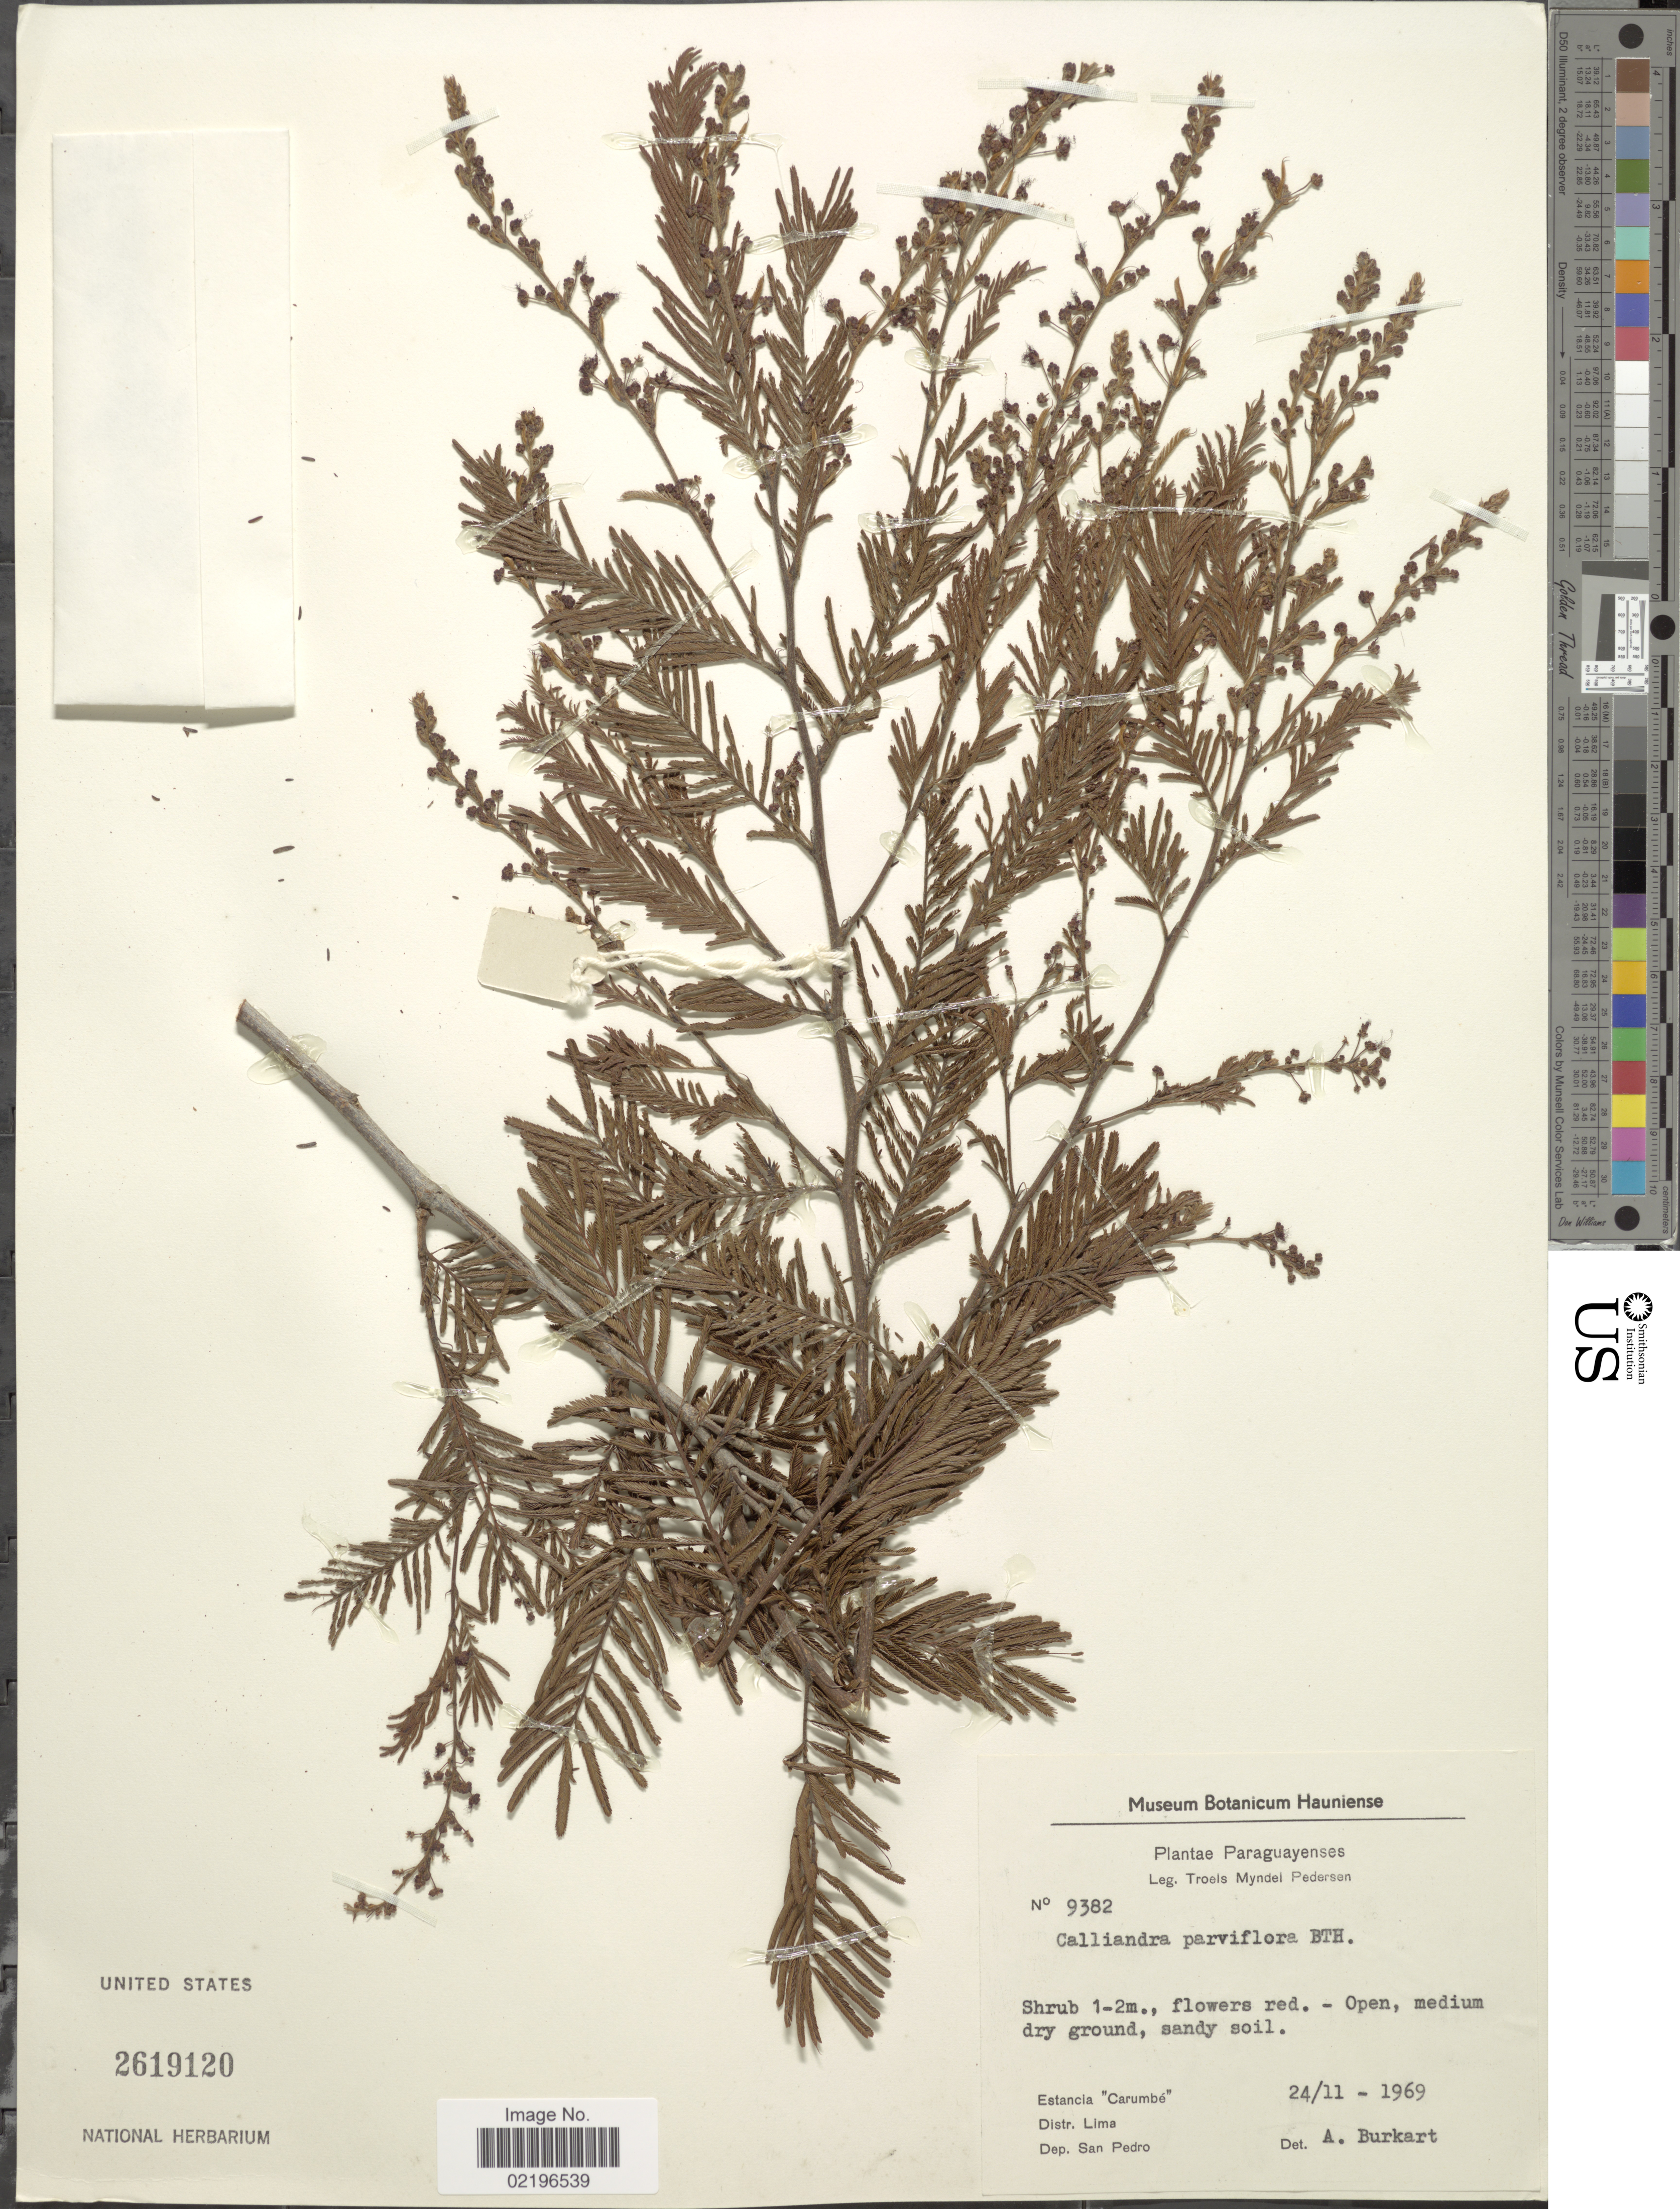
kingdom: Plantae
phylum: Tracheophyta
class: Magnoliopsida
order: Fabales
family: Fabaceae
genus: Calliandra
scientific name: Calliandra parviflora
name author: Benth.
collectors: T. Pederson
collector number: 9382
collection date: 1969-11-24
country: Paraguay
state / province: San Pedro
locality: Estancia "Carumbe", Distr. Lima, Dep. San Pedro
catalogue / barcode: US 2619120